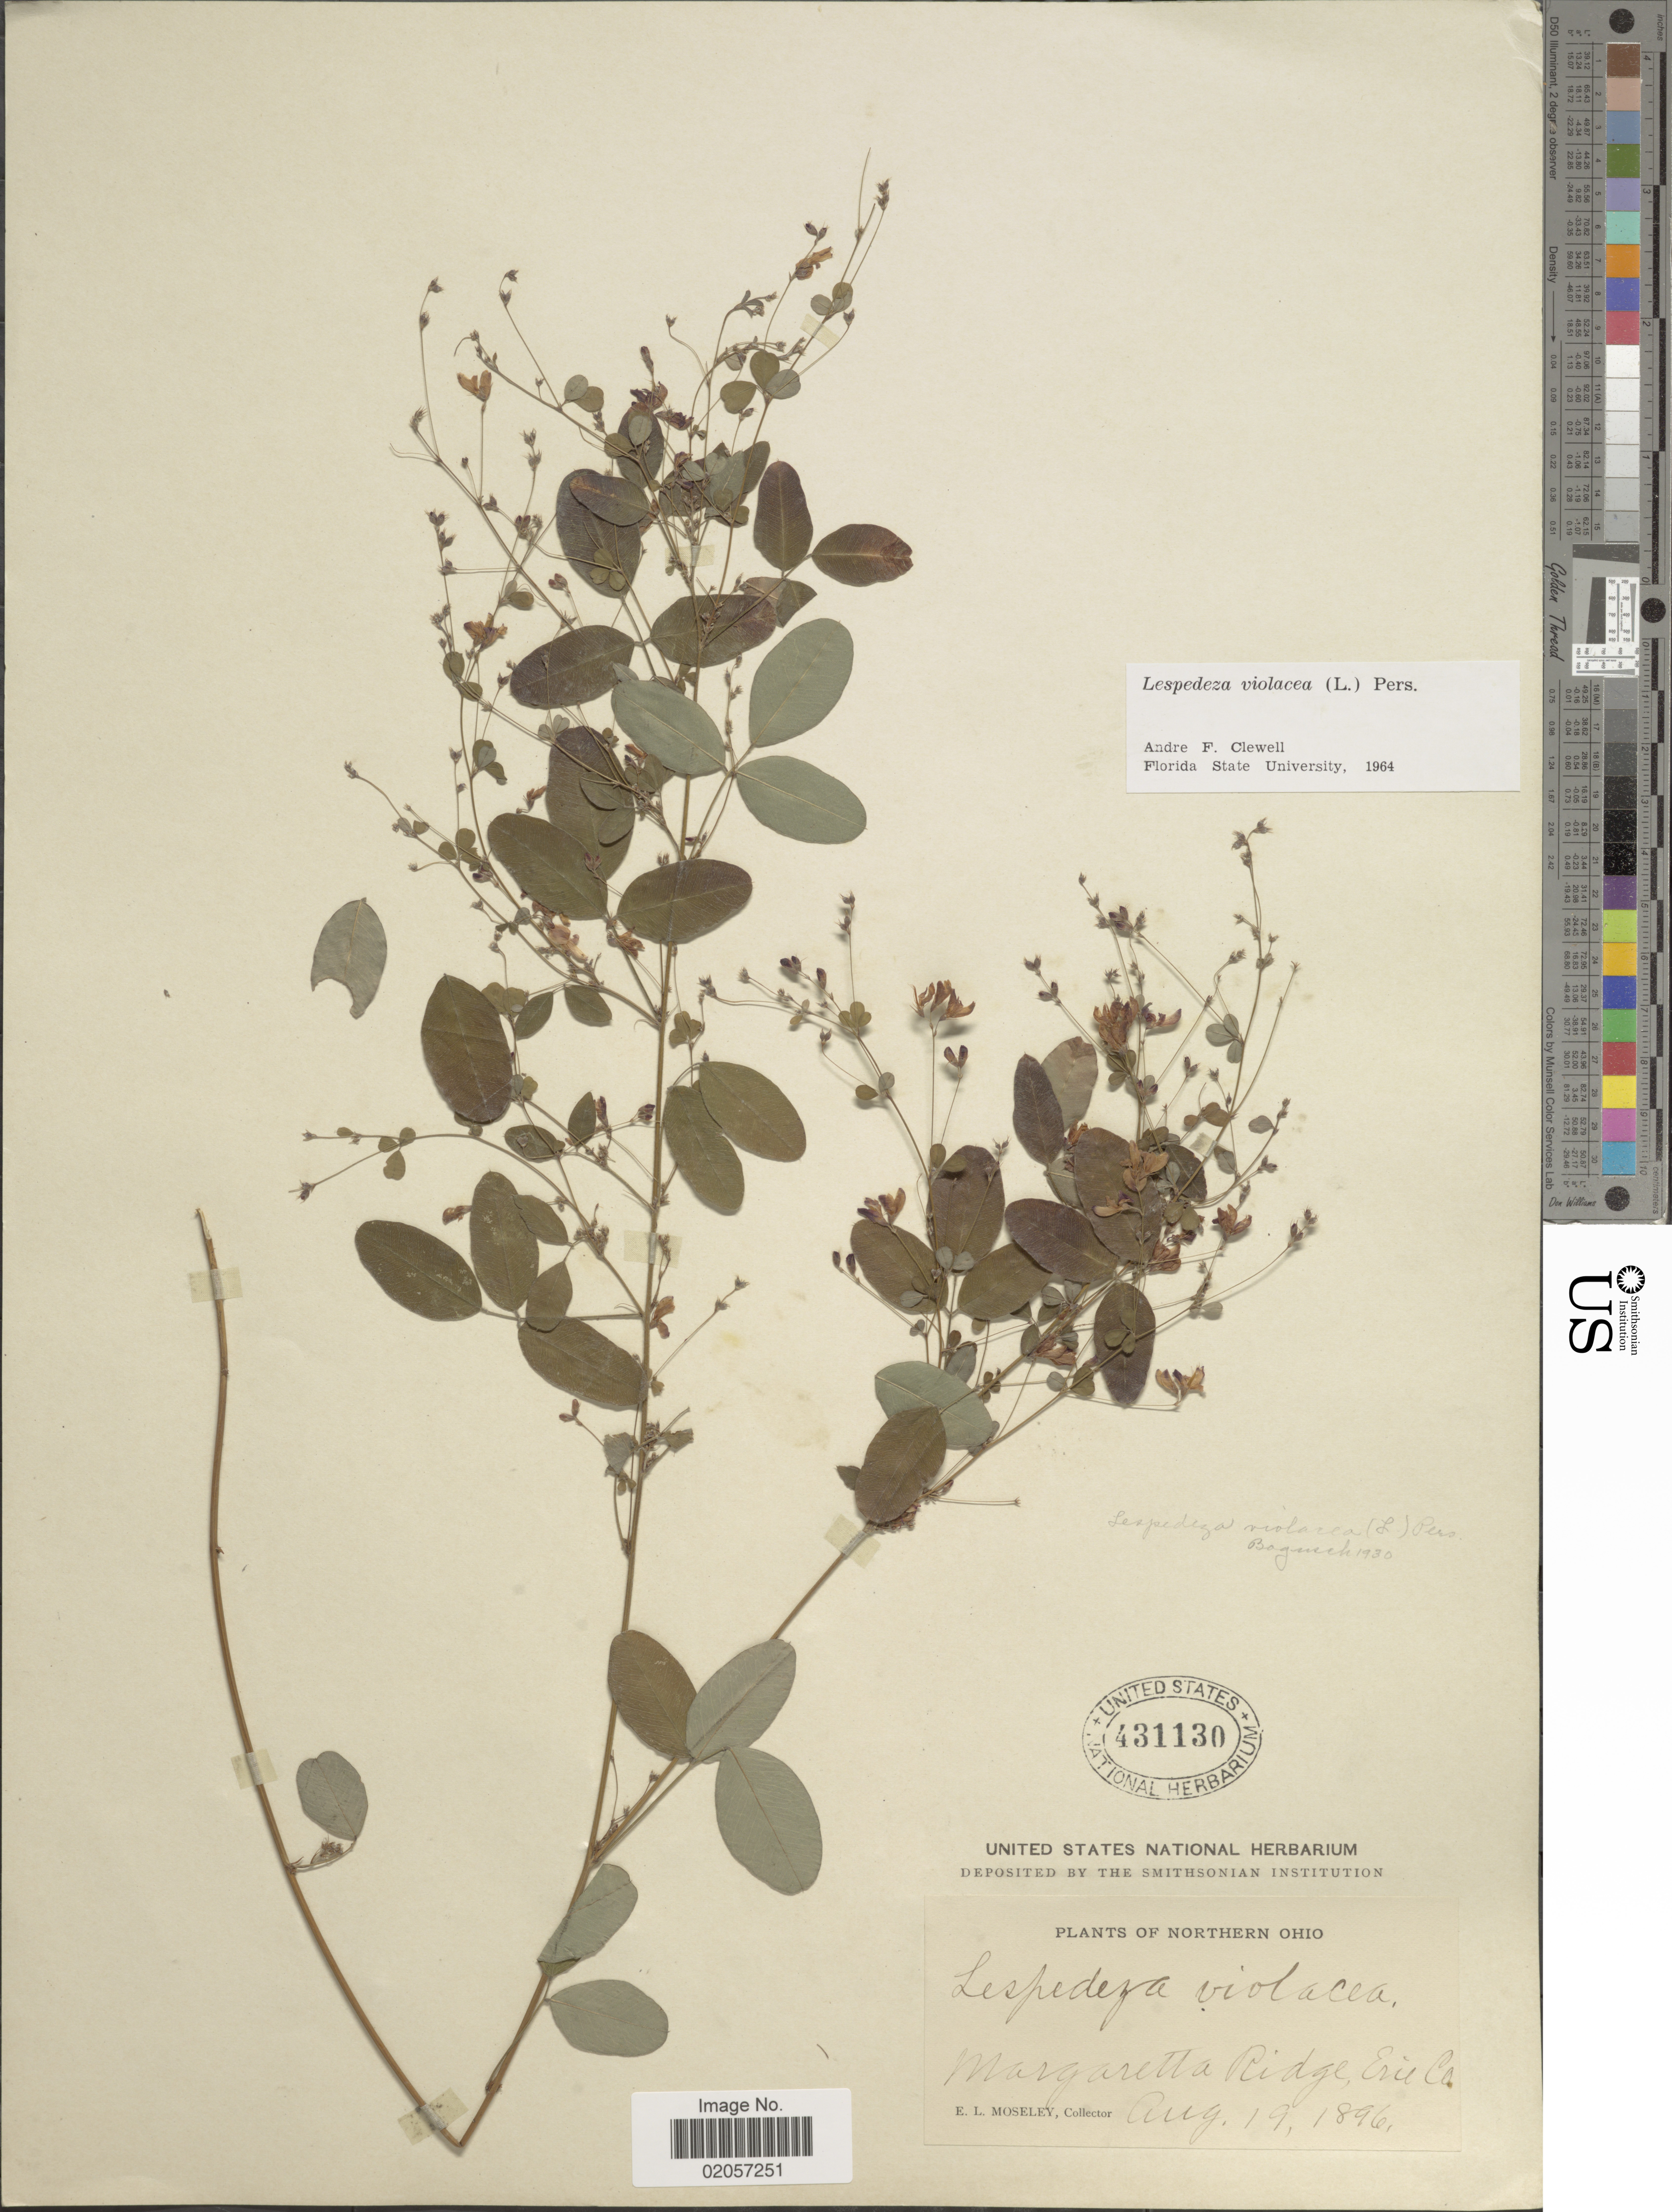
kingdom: Plantae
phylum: Tracheophyta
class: Magnoliopsida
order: Fabales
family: Fabaceae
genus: Lespedeza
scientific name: Lespedeza violacea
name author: (L.) Pers.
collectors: E. Moseley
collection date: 1896-08-19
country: United States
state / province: Ohio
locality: Northern Ohio. Margaretta Ridge Erie Co.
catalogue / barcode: US 431130